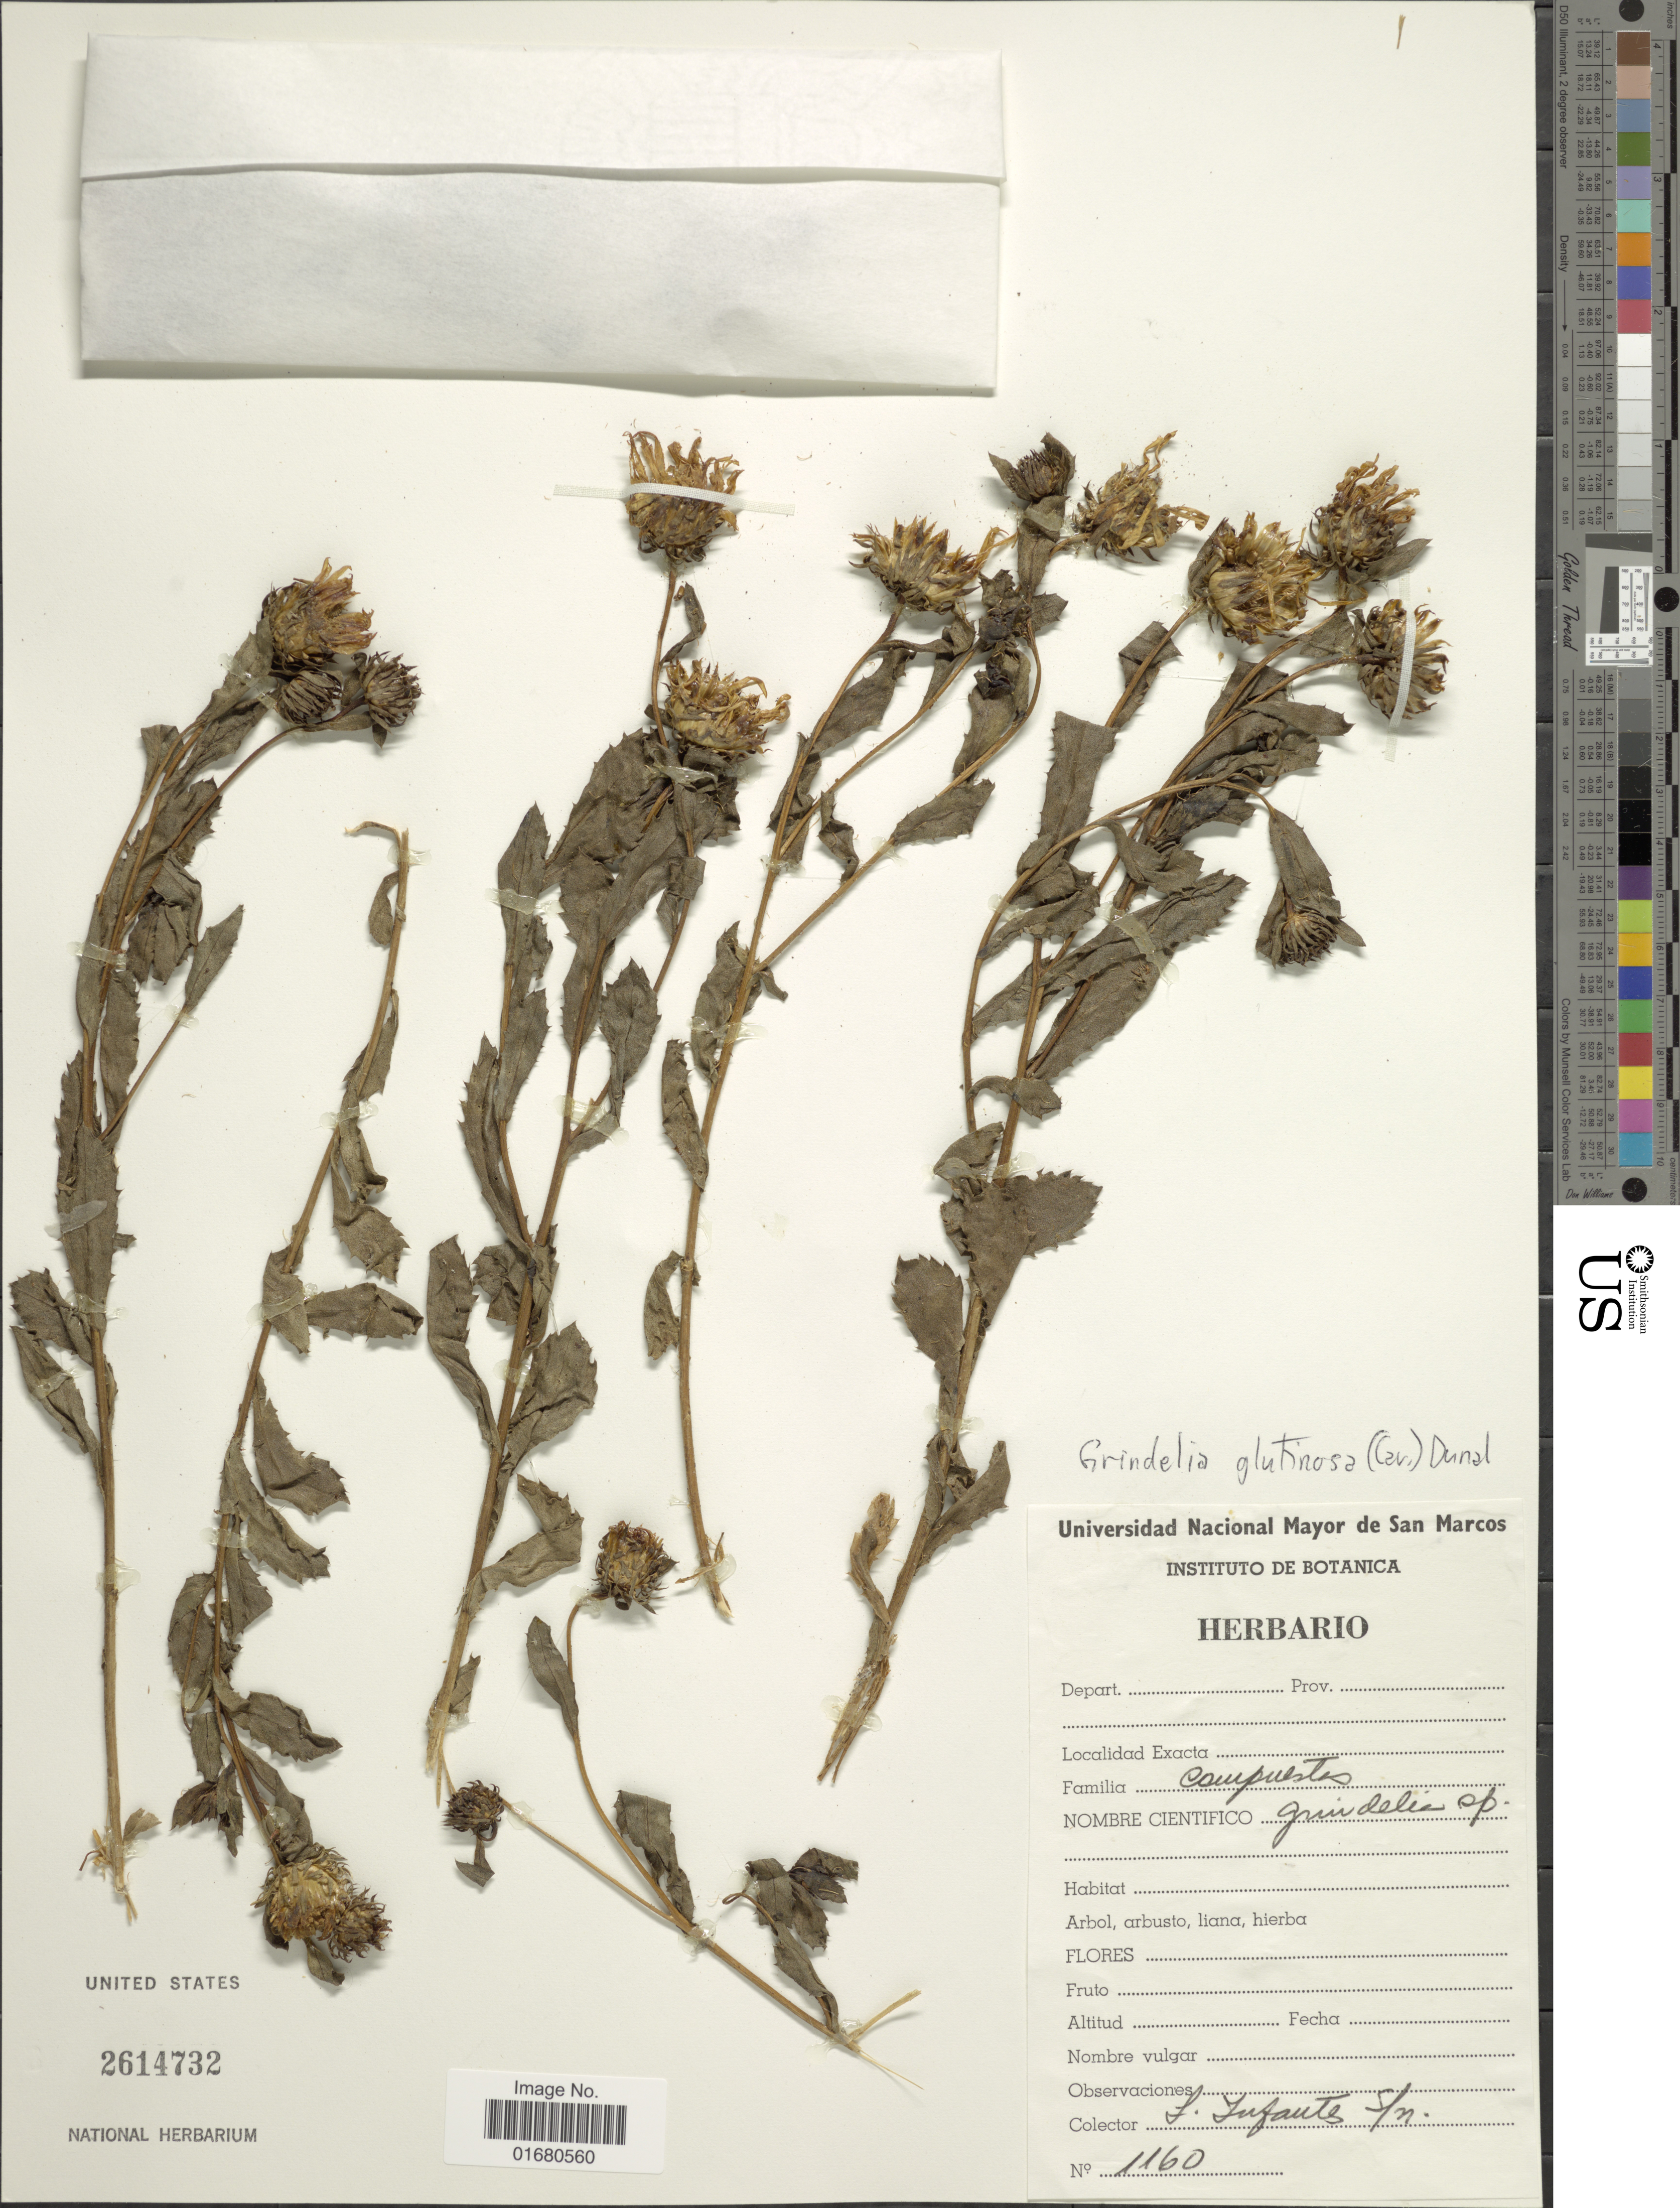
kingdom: Plantae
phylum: Tracheophyta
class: Magnoliopsida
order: Asterales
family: Asteraceae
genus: Grindelia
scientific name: Grindelia glutinosa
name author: (Cav.) Dunal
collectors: J. Tufauts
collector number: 1160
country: Peru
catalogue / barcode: US 2614732